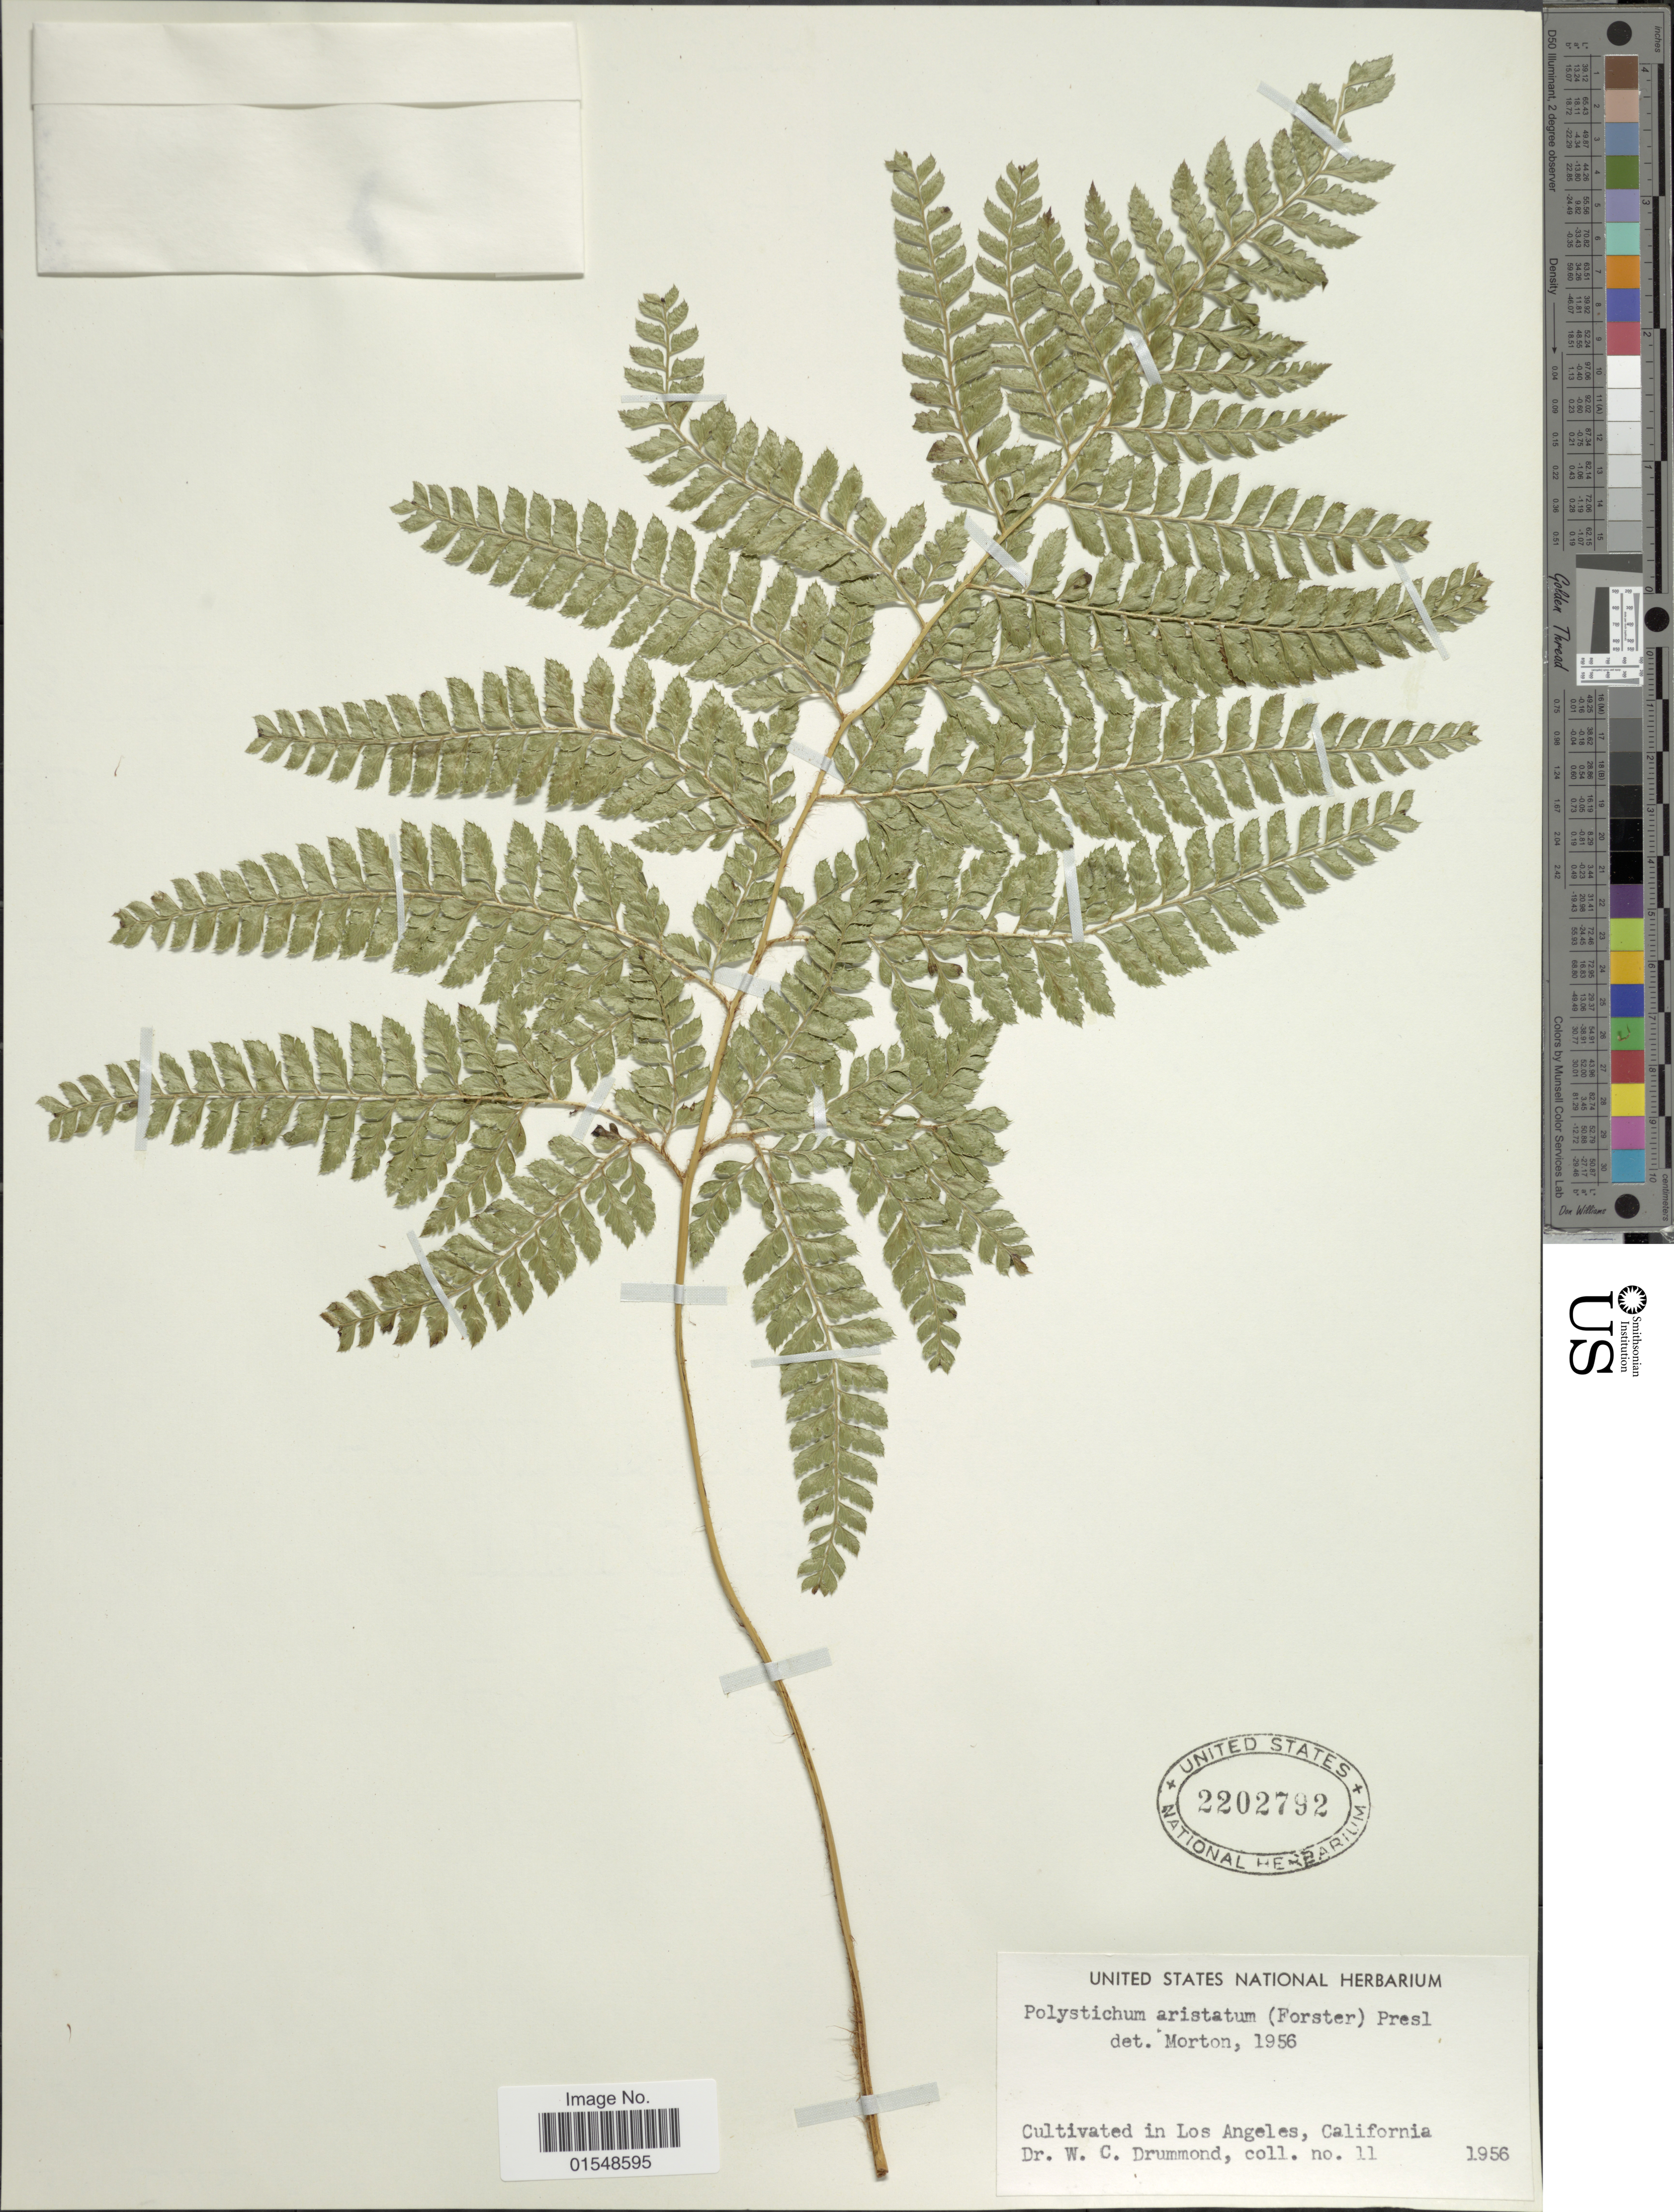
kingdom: Plantae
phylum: Tracheophyta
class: Polypodiopsida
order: Polypodiales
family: Dryopteridaceae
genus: Arachniodes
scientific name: Arachniodes aristata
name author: (G. Forst.) Tindale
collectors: W. Drummond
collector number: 11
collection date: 1956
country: United States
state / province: California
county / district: Los Angeles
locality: Los Angeles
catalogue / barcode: US 2202792